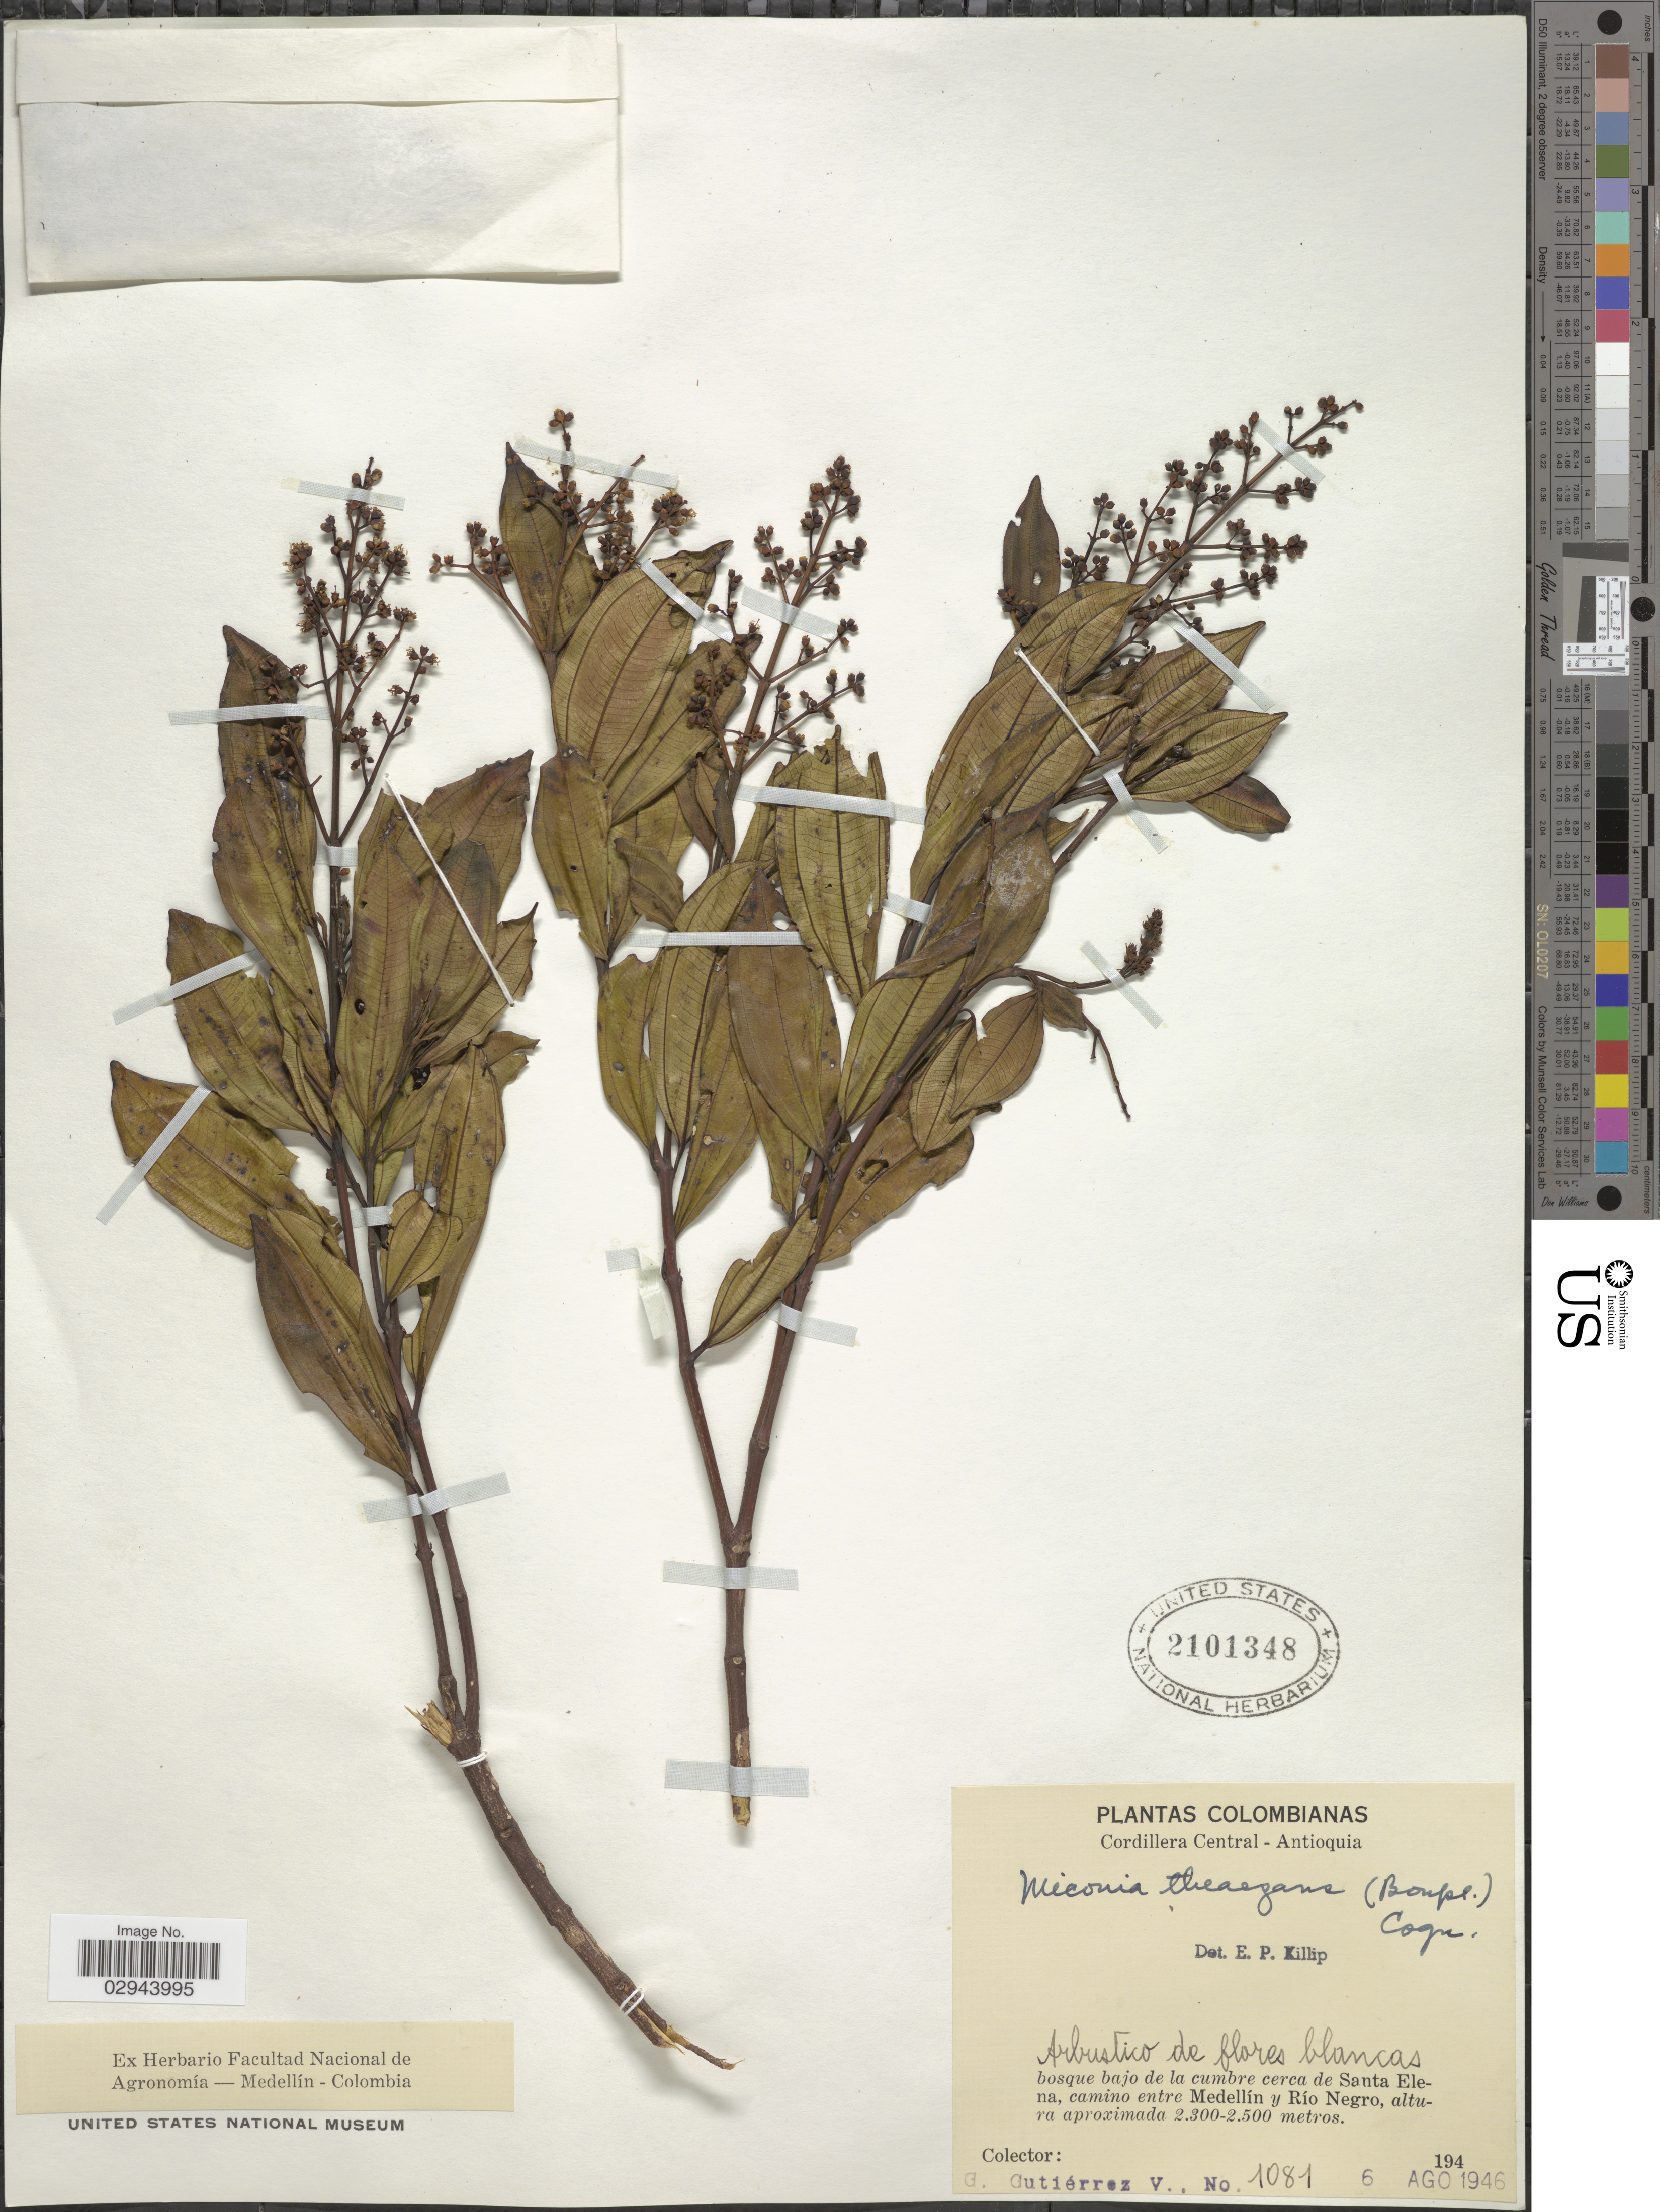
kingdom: Plantae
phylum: Tracheophyta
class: Magnoliopsida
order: Myrtales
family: Melastomataceae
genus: Miconia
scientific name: Miconia theizans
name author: (Bonpl.) Cogn.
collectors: G. Gutiérrez V.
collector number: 1081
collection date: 1946-08-06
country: Colombia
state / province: Antioquia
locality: Cordillera Central, bosque bajo de la cumbre cerca de Santa Elena, camino entre Medellín y Río Negro.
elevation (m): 2300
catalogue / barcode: US 2101348